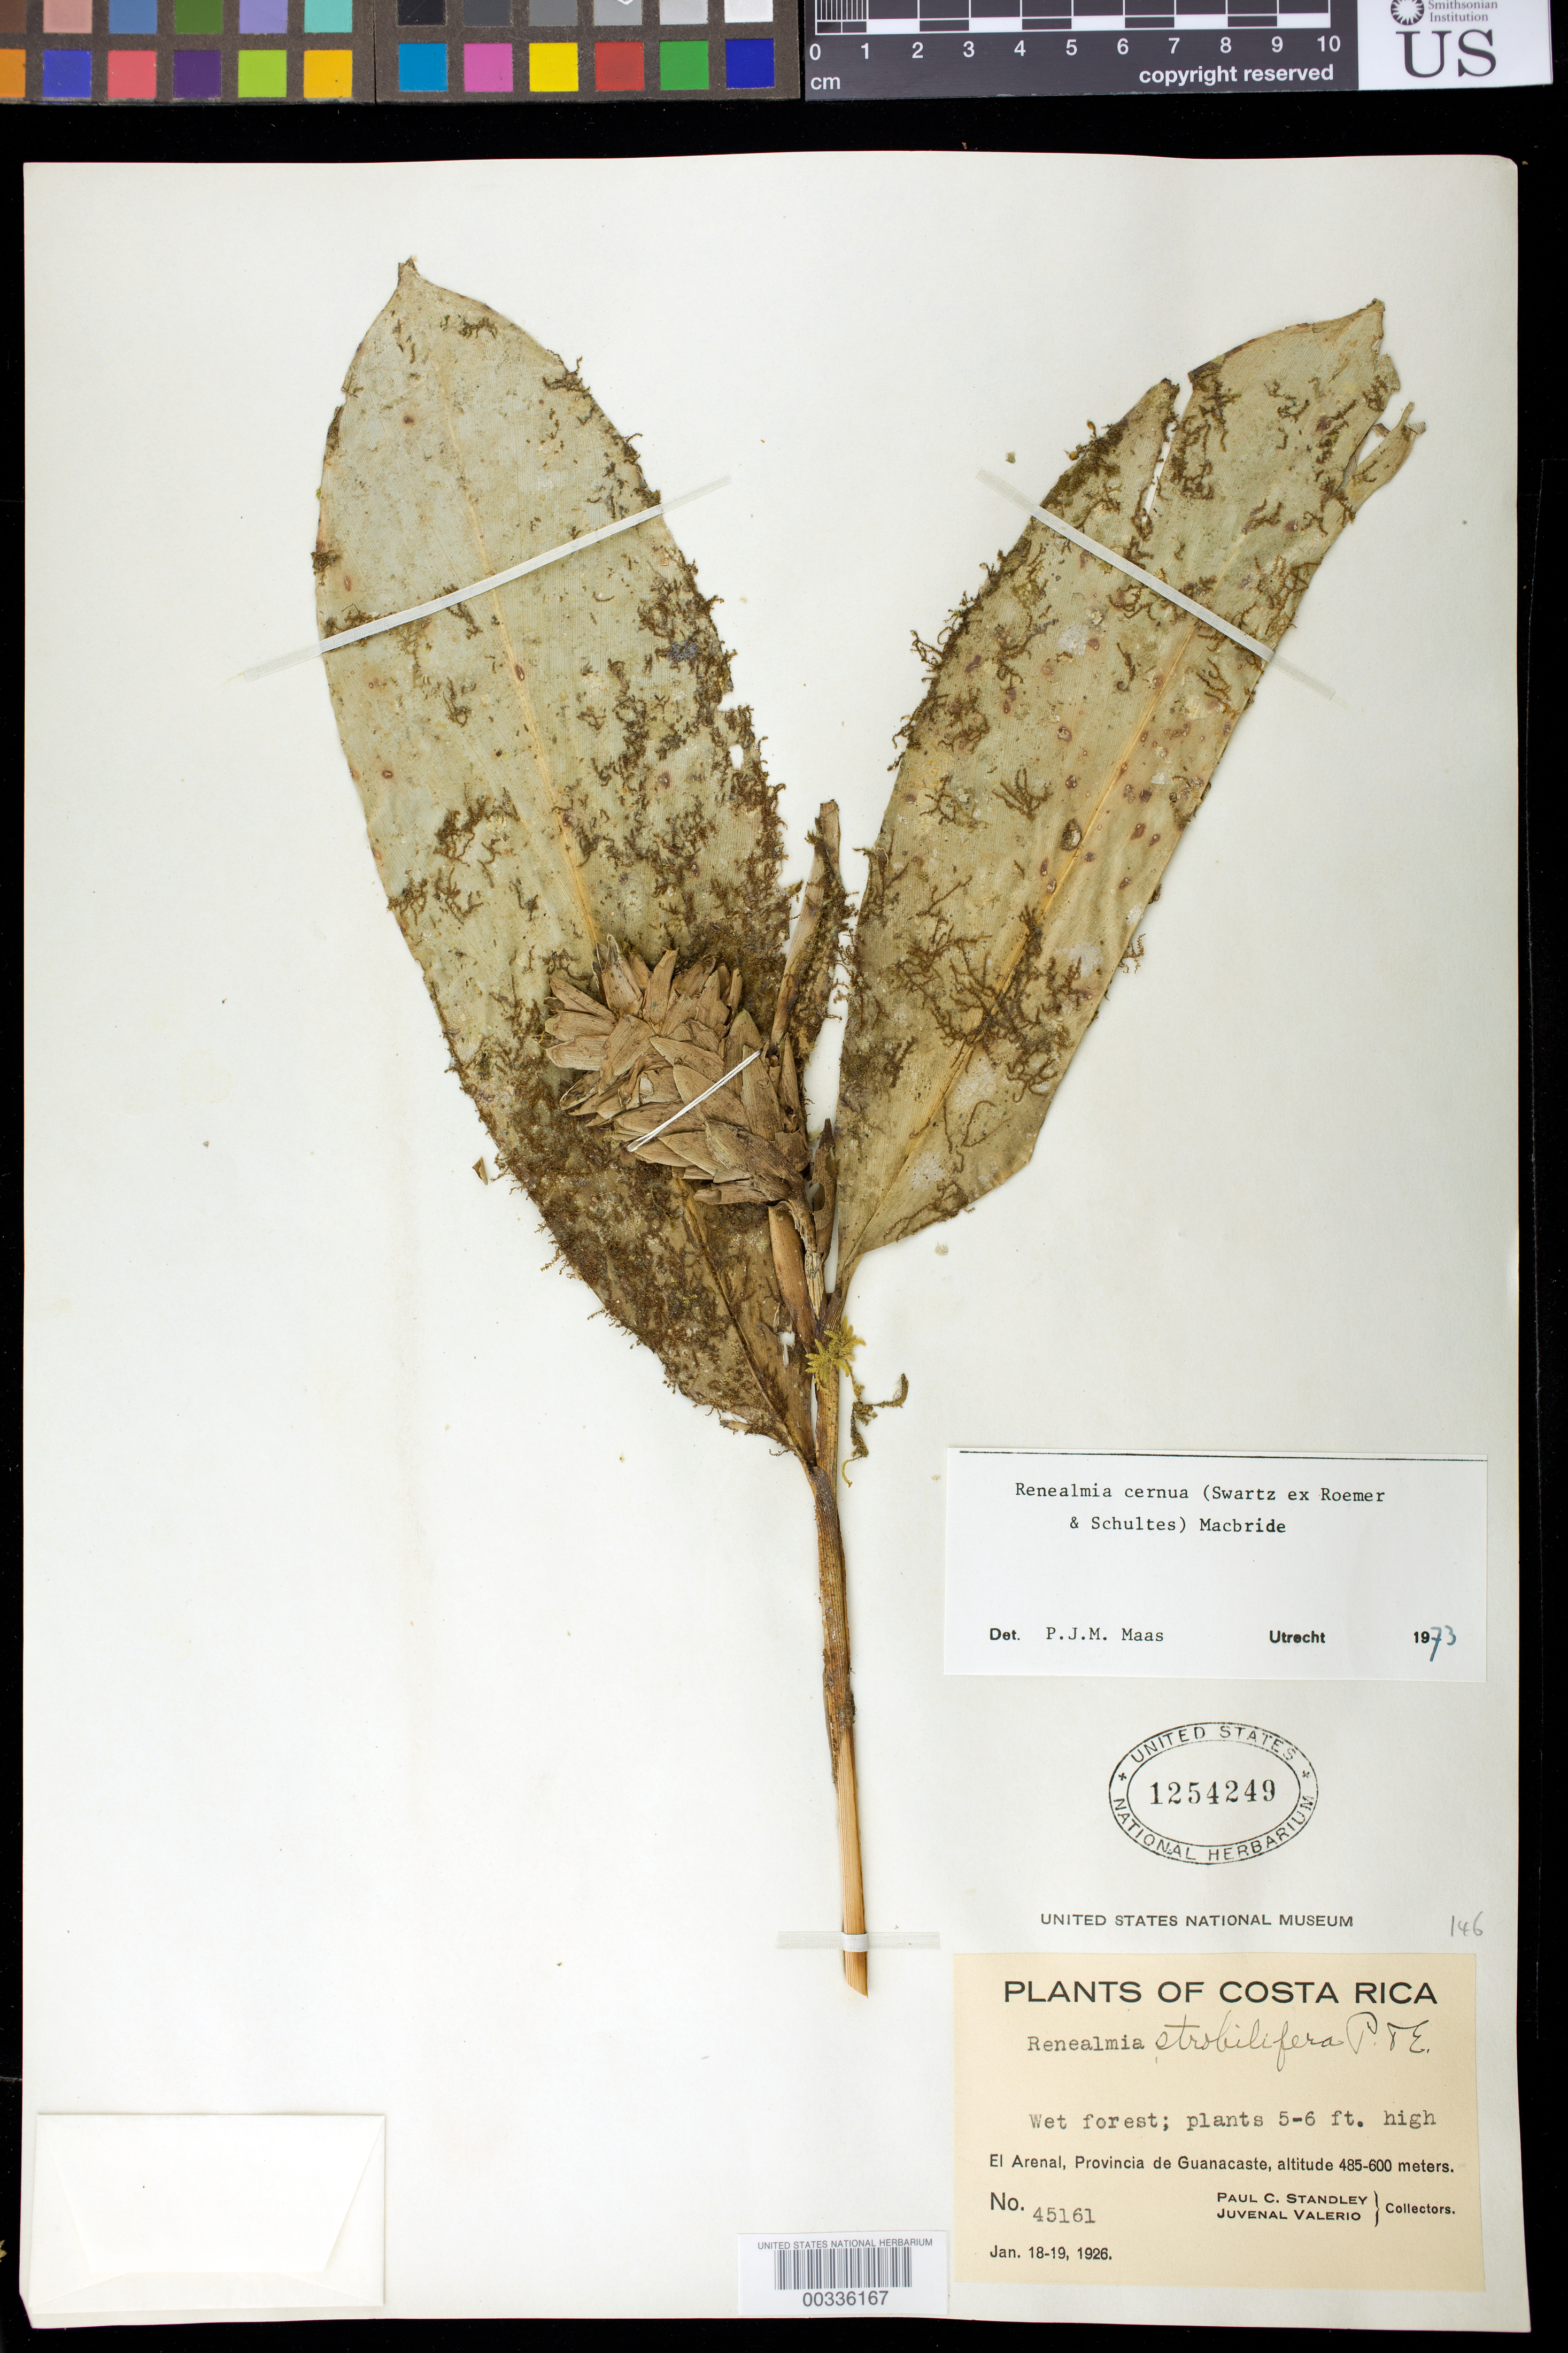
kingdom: Plantae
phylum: Tracheophyta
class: Liliopsida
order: Zingiberales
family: Zingiberaceae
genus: Renealmia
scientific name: Renealmia cernua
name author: (Sw. ex Roem. & Schult.) J.F. Macbr.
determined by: Maas, Paul J. M.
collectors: P. C. Standley & J. Valerio R.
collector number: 45161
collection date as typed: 18 Jan 1926 to 19 Jan 1926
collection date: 1926-01-18/1926-01-19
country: Costa Rica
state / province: Guanacaste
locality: El Arenal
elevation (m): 485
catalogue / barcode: US 1254249